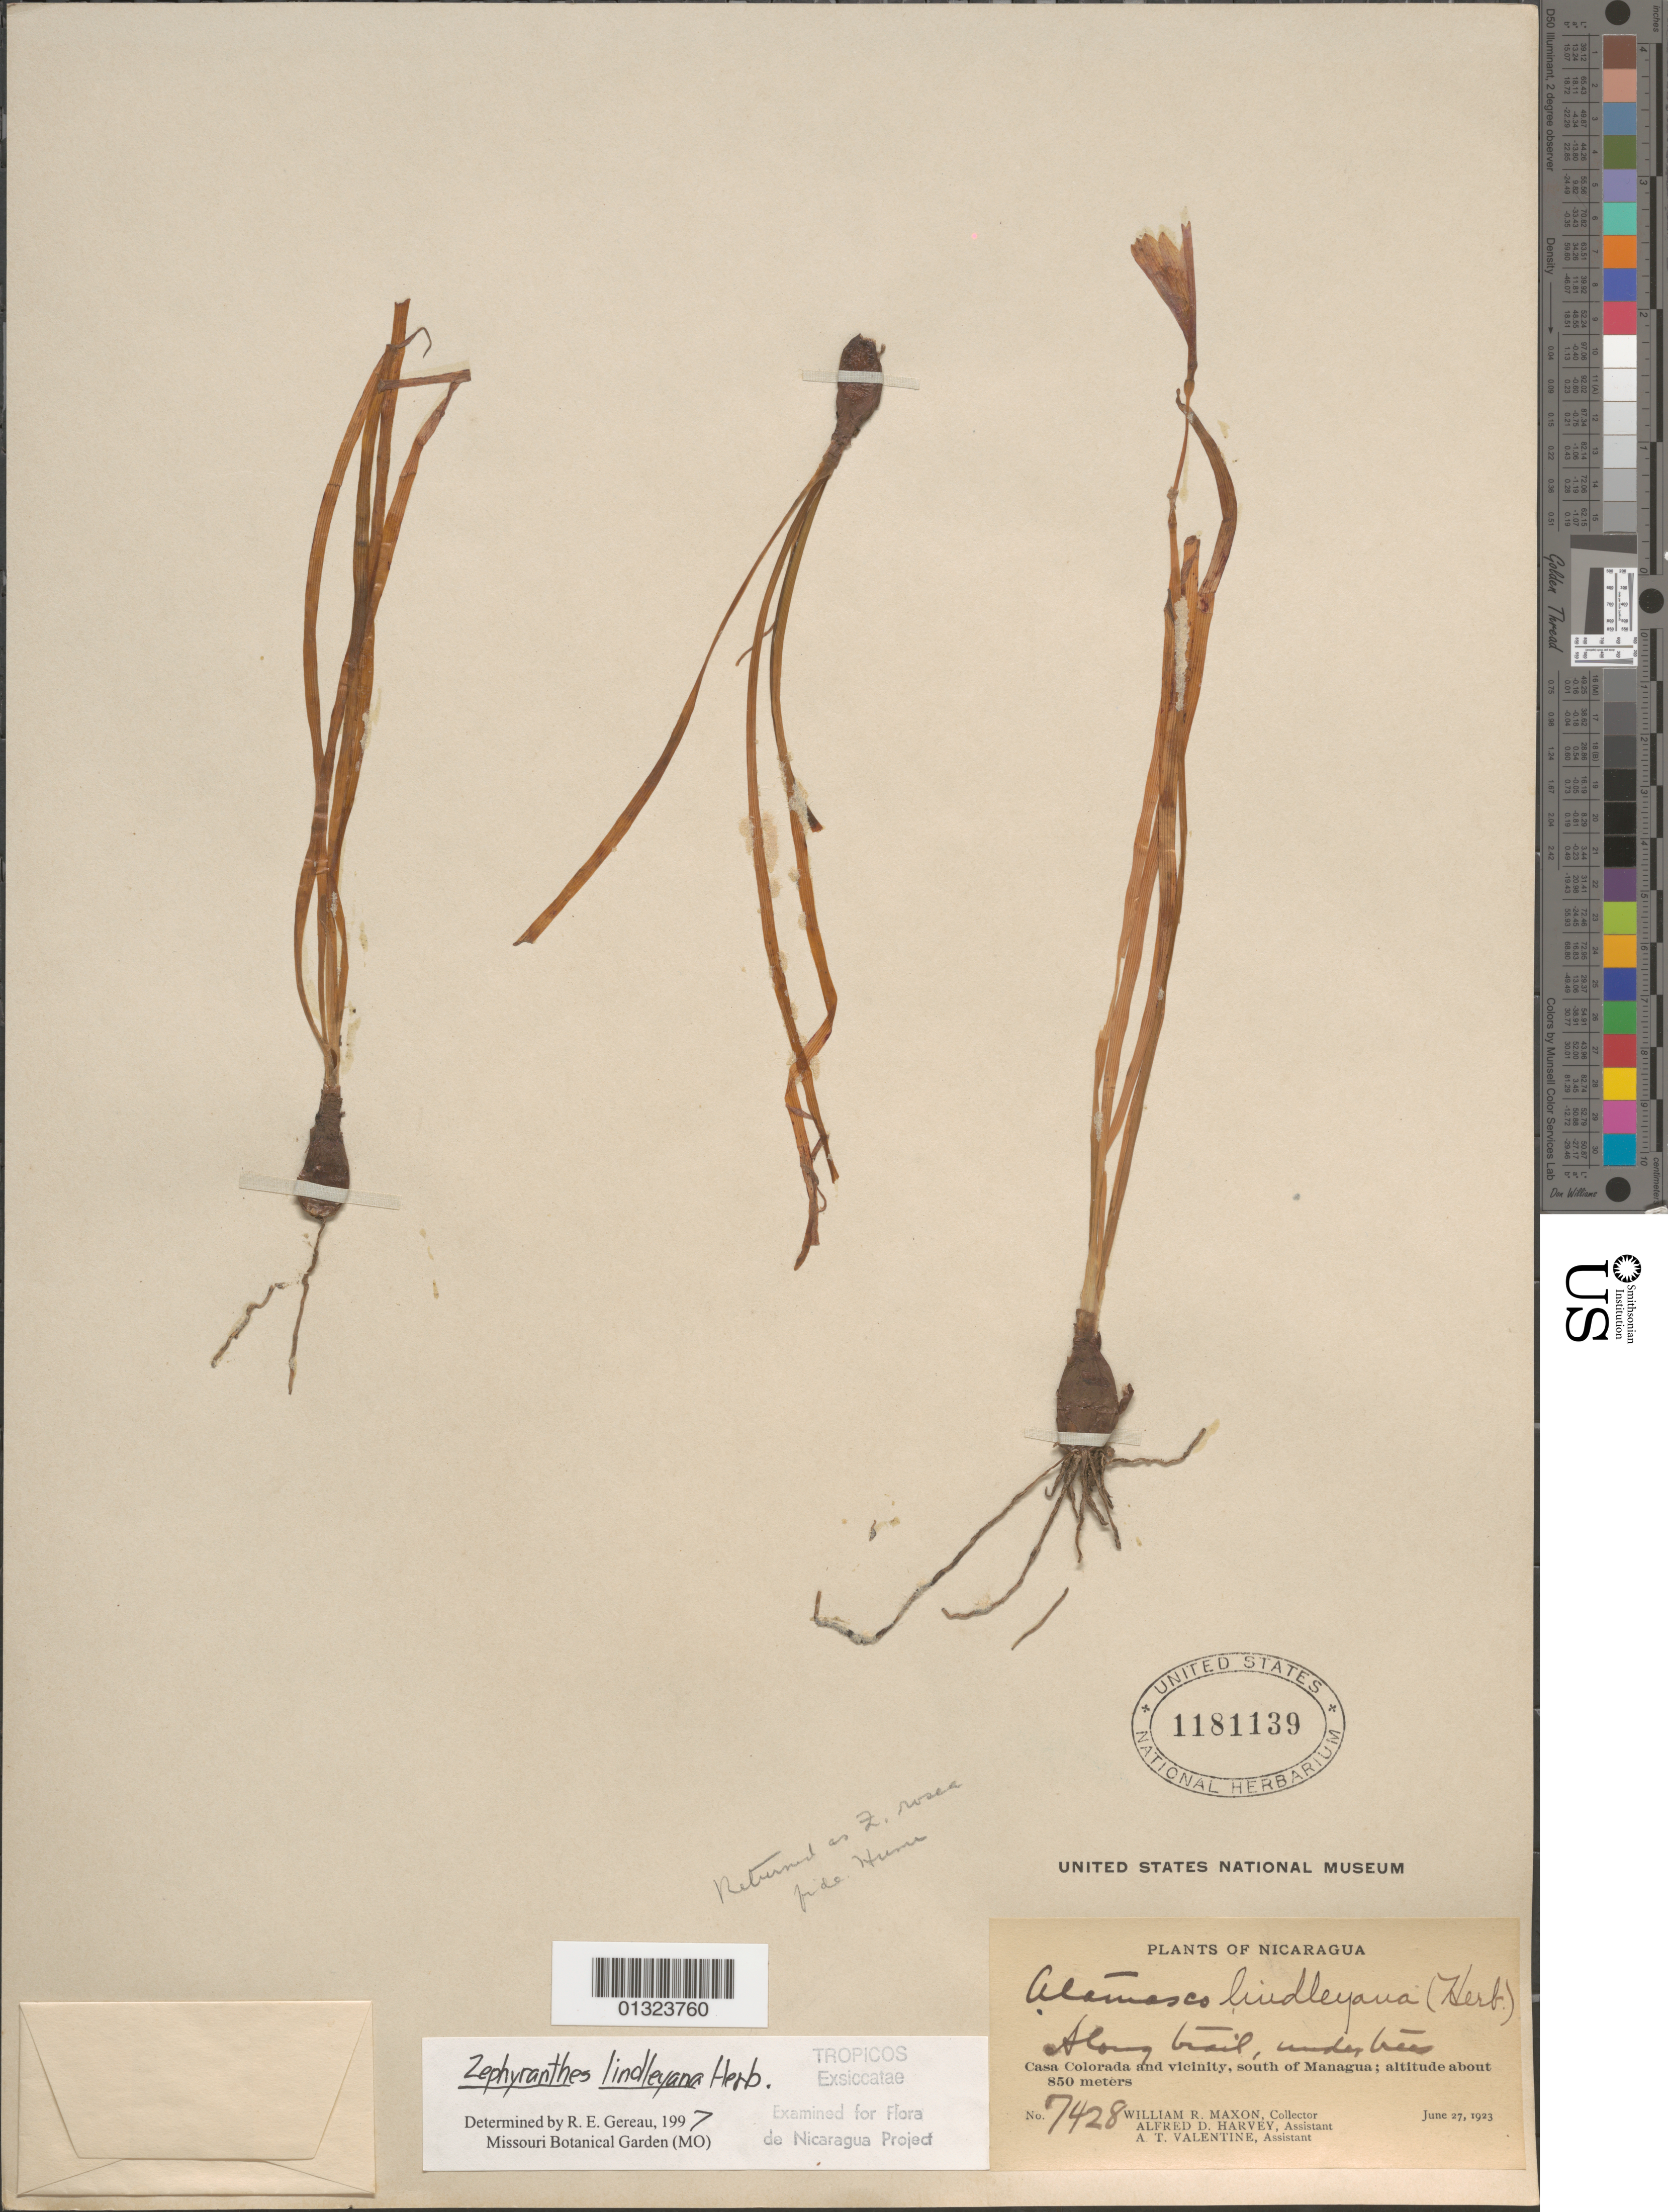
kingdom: Plantae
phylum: Tracheophyta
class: Liliopsida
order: Asparagales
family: Amaryllidaceae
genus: Zephyranthes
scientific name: Zephyranthes lindleyana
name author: Herb.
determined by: Gereau, R. E.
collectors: W. R. Maxon, A. D. Harvey & A. Valentine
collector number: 7428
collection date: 1923-06-27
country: Nicaragua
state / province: Managua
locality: Casa Colorada and vicinity, south of Managua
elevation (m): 850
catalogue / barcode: US 1181139